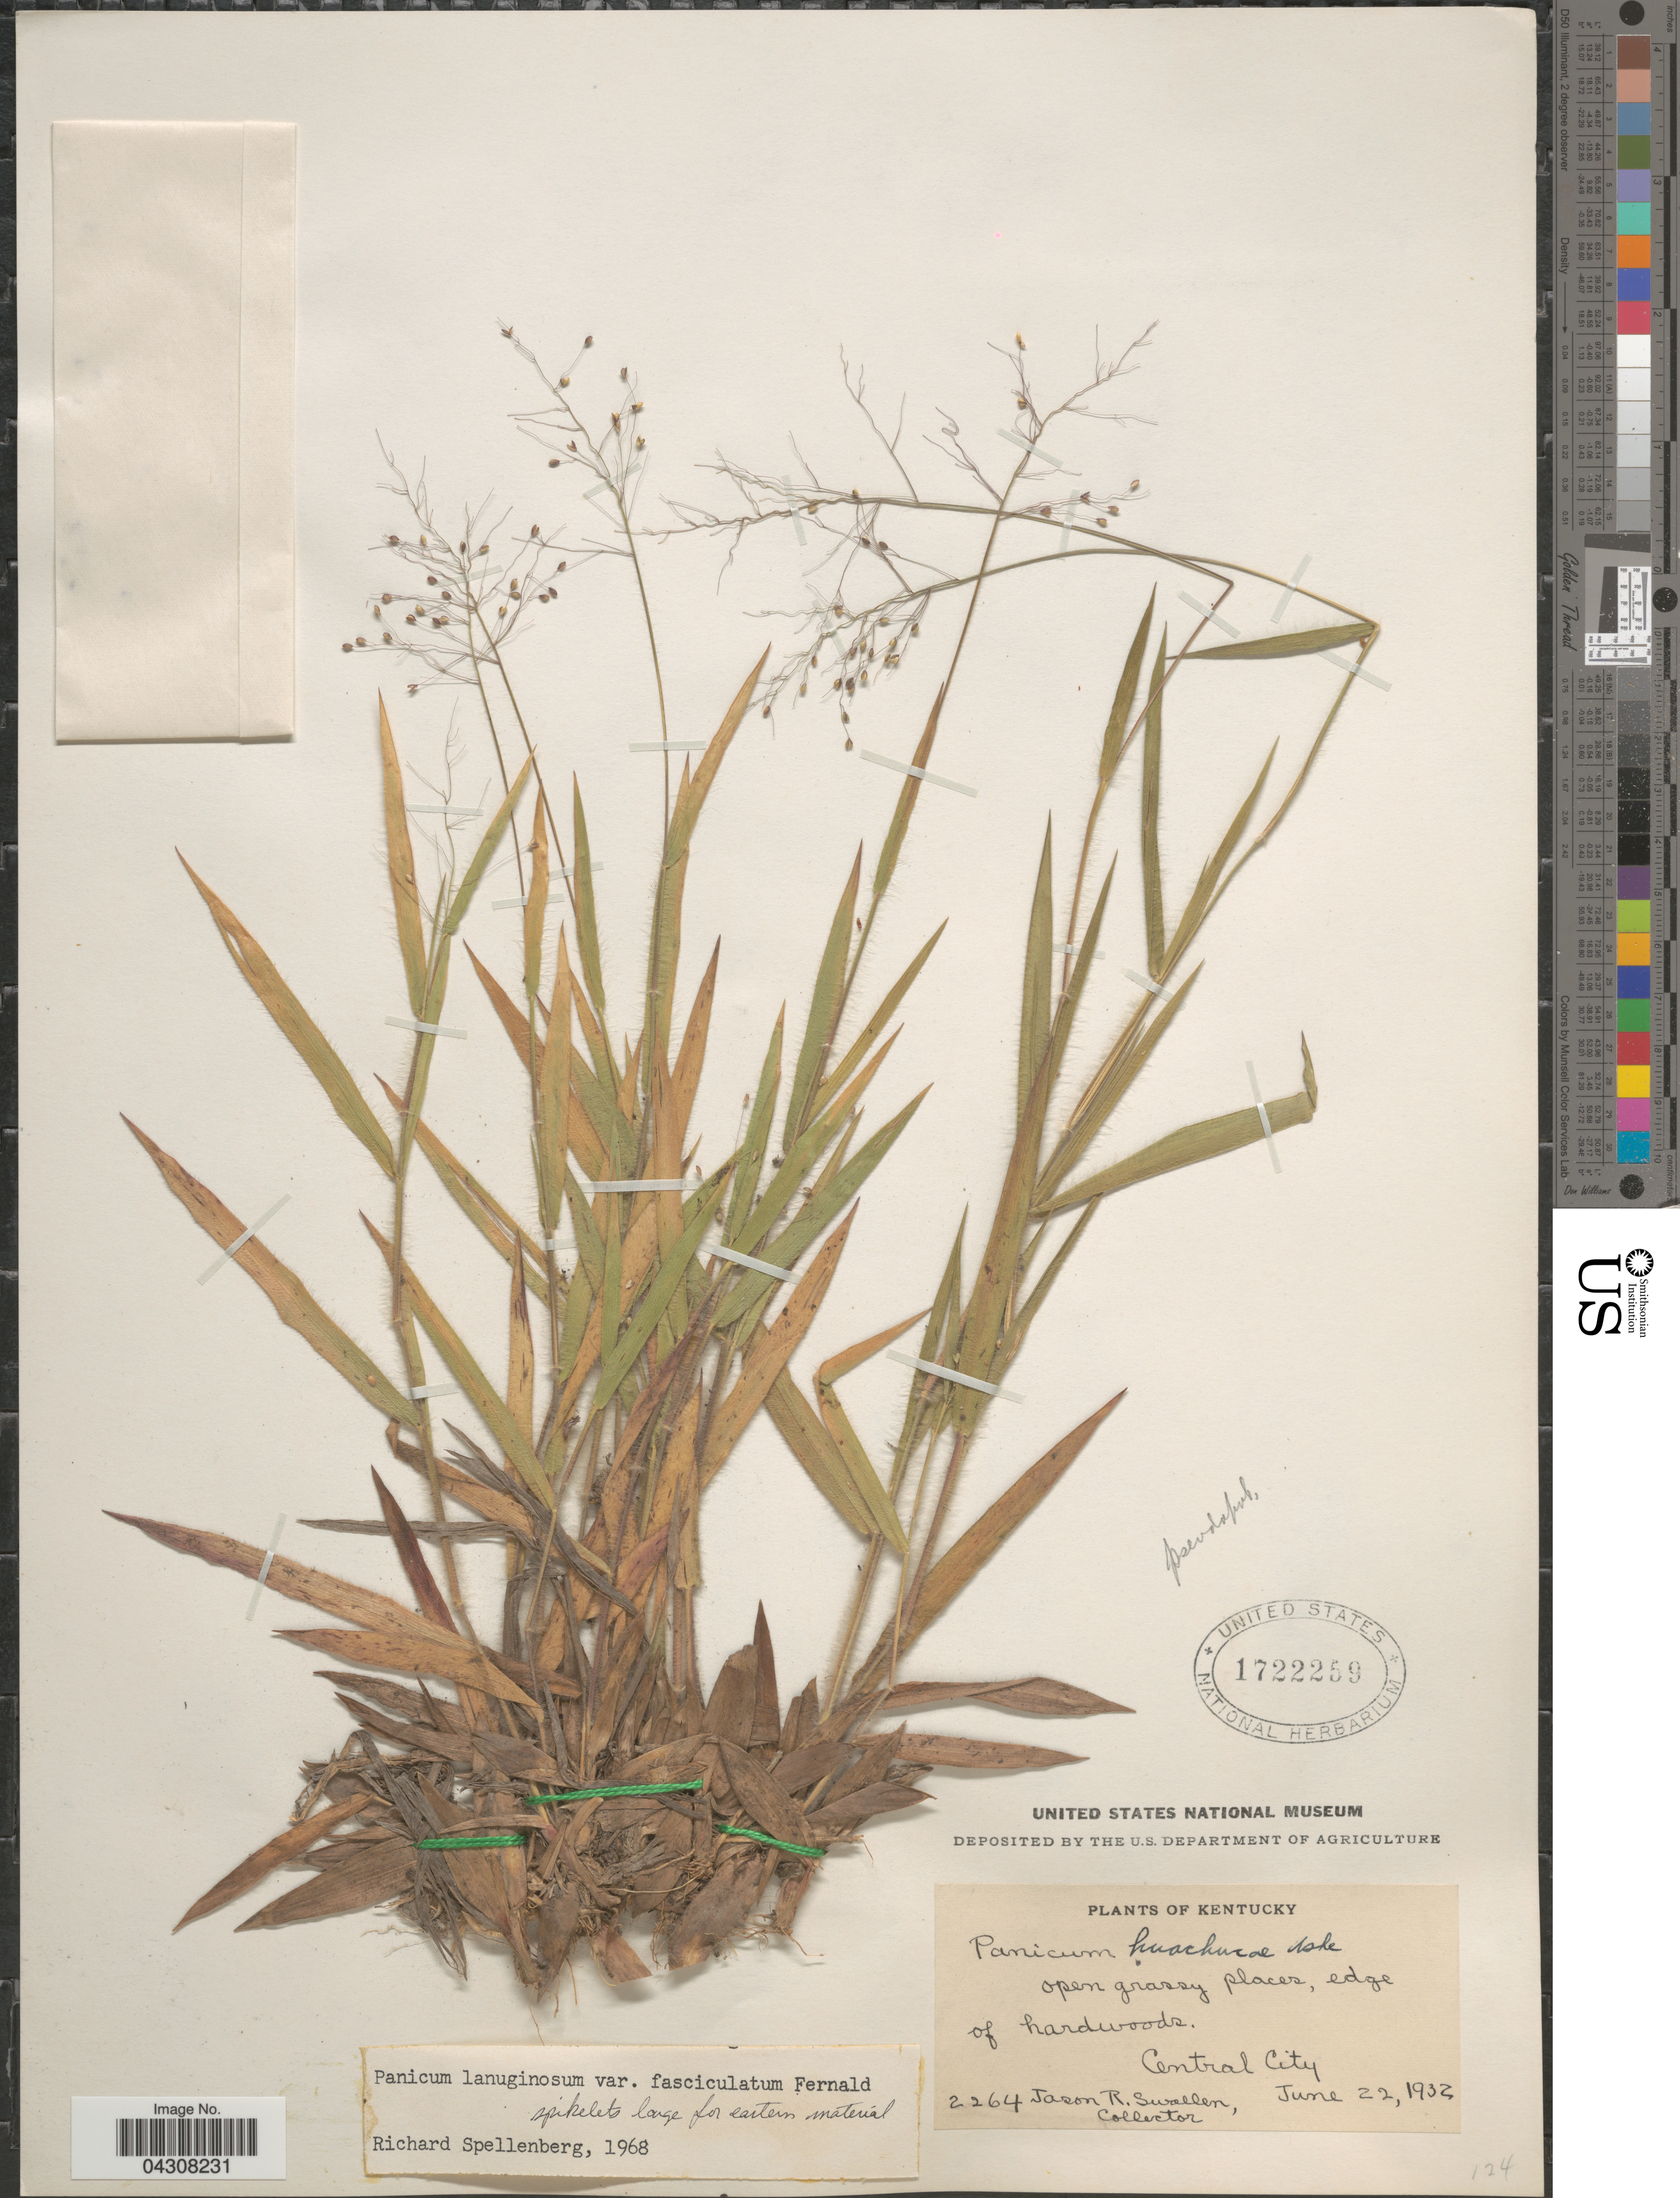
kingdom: Plantae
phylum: Tracheophyta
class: Liliopsida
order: Poales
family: Poaceae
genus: Dichanthelium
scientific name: Dichanthelium acuminatum var. acuminatum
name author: (Sw.) Gould & C.A. Clark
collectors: J. R. Swallen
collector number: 2264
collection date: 1932-06-22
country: United States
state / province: Kentucky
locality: Open grassy places, edge of hardwoods. Central City.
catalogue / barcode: US 1722259